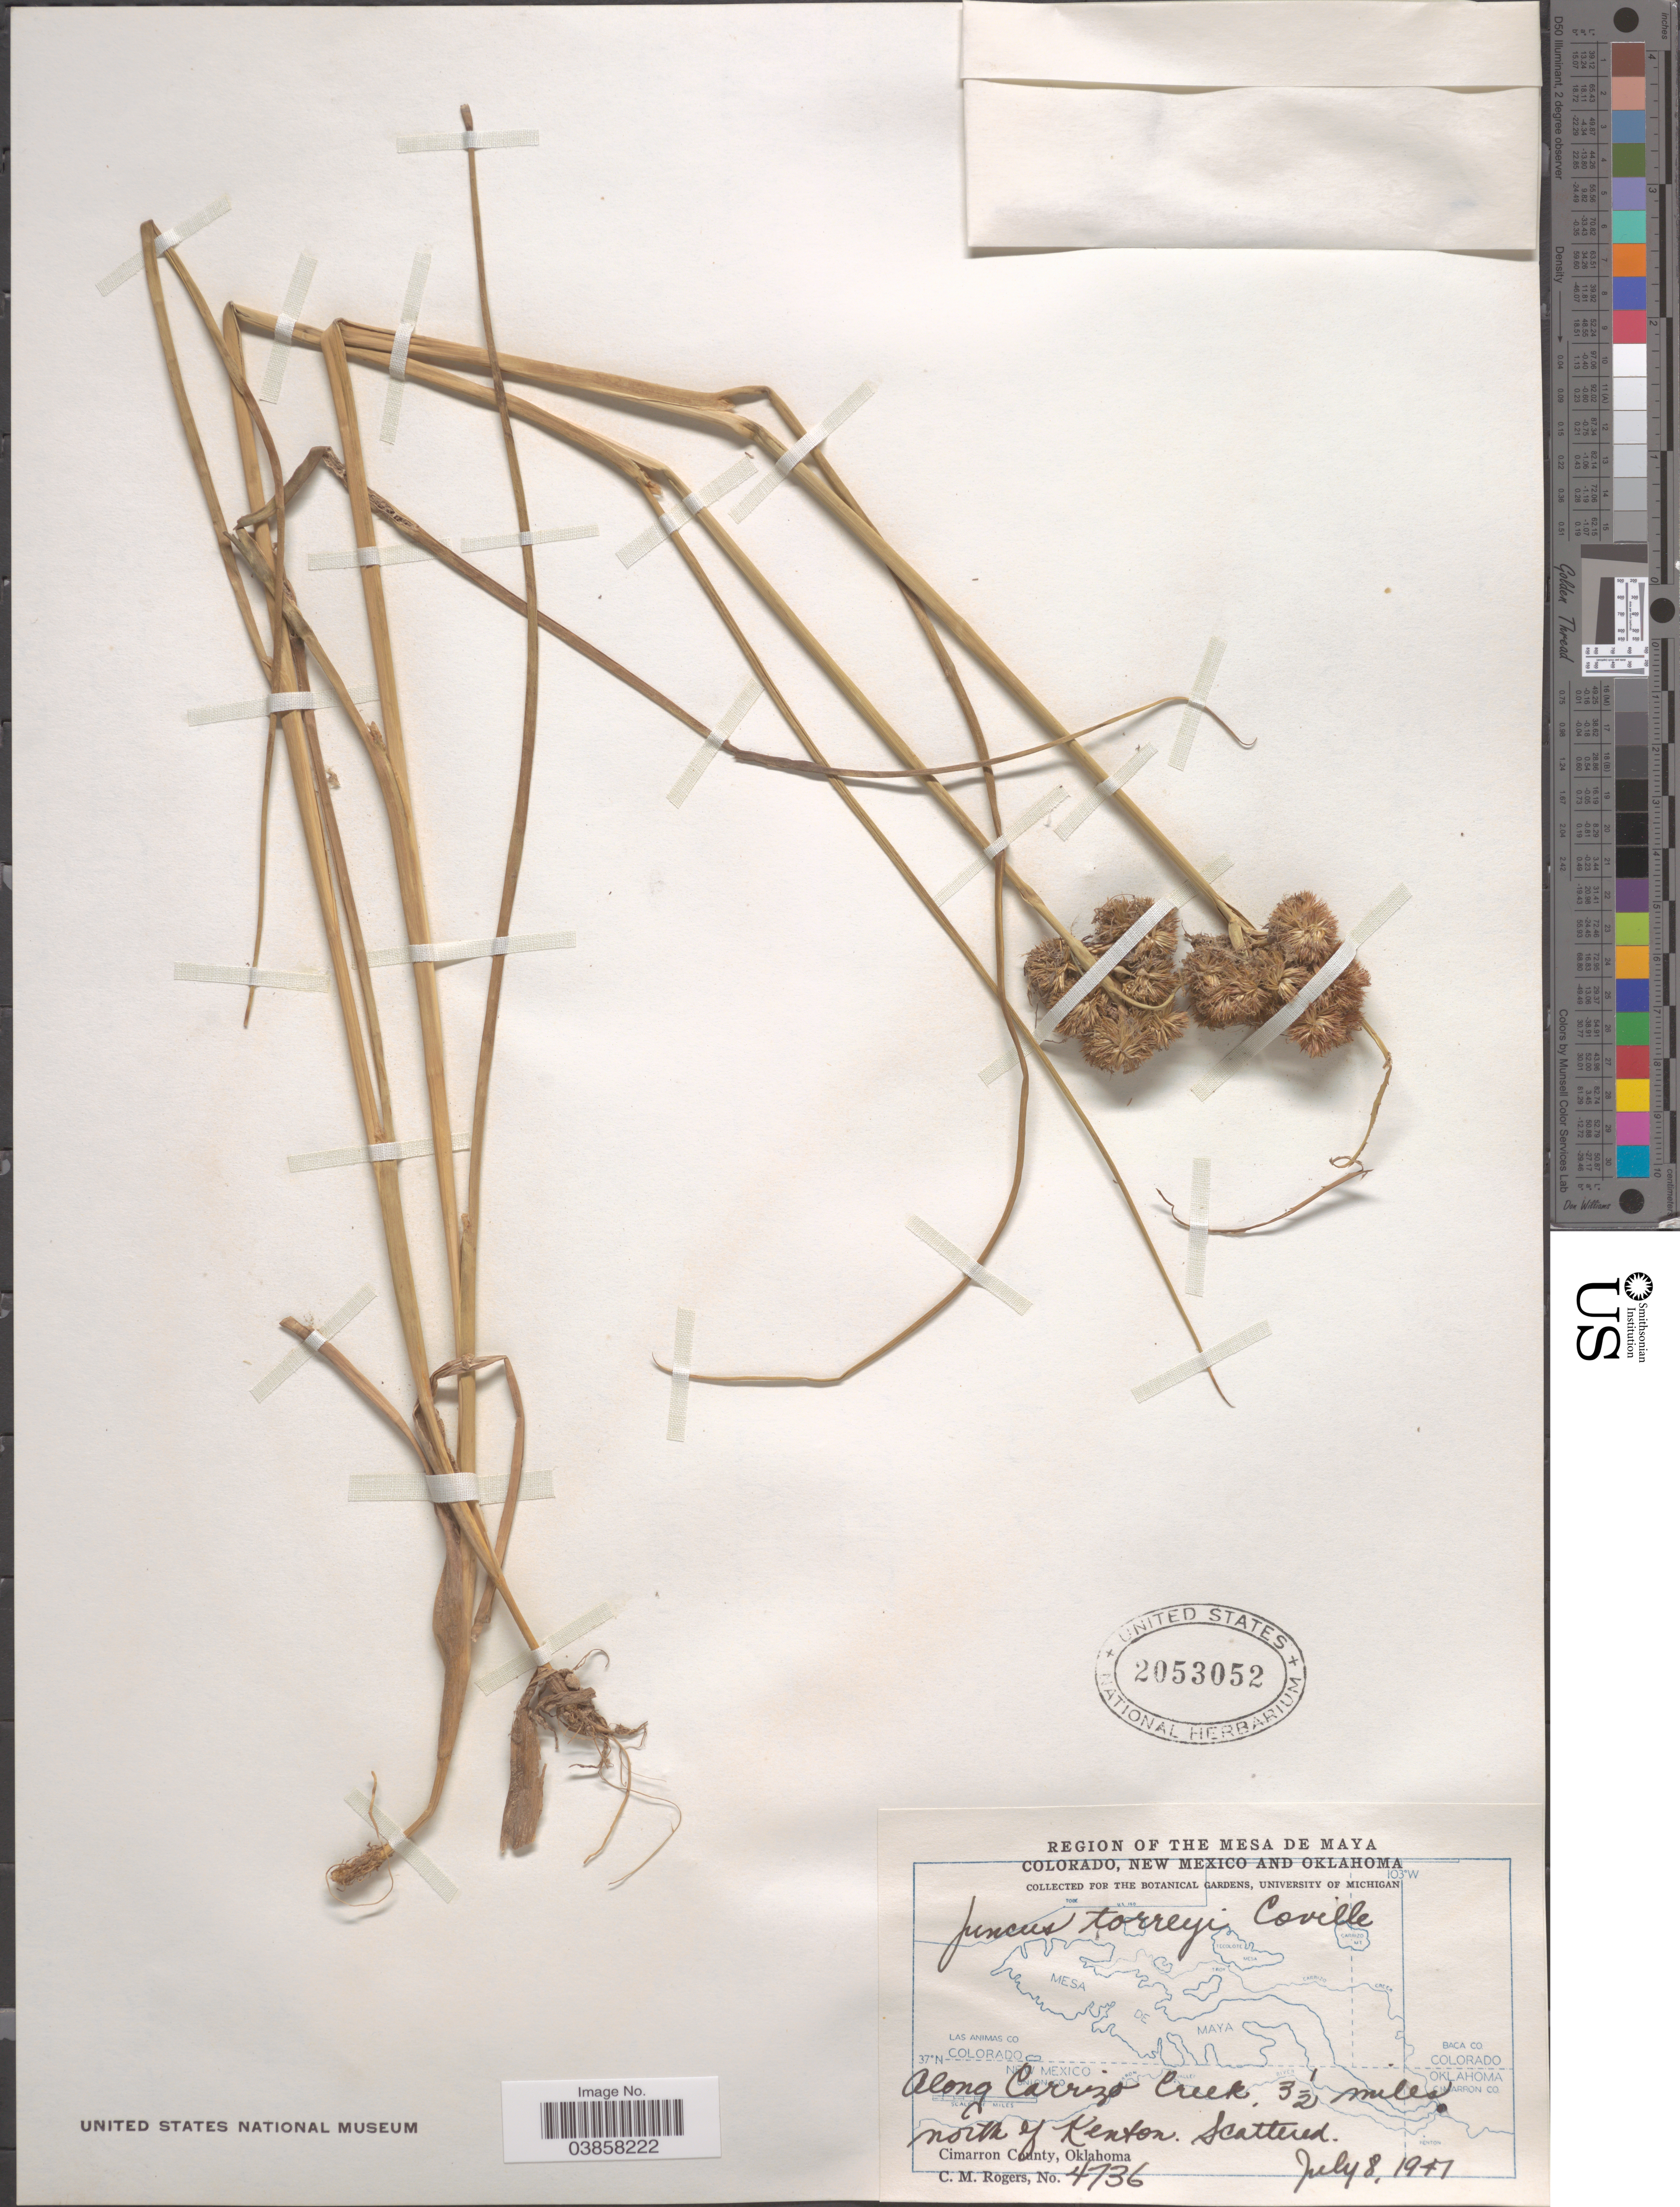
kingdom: Plantae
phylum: Tracheophyta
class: Liliopsida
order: Poales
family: Juncaceae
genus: Juncus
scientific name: Juncus torreyi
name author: Coville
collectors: C. M. Rogers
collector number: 4736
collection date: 1947-07-08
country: United States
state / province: Oklahoma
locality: Region of the Mesa de Maya. Along Carrizo Creek, 3½ miles north of Kenton. Cimarron County.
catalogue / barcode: US 2053052